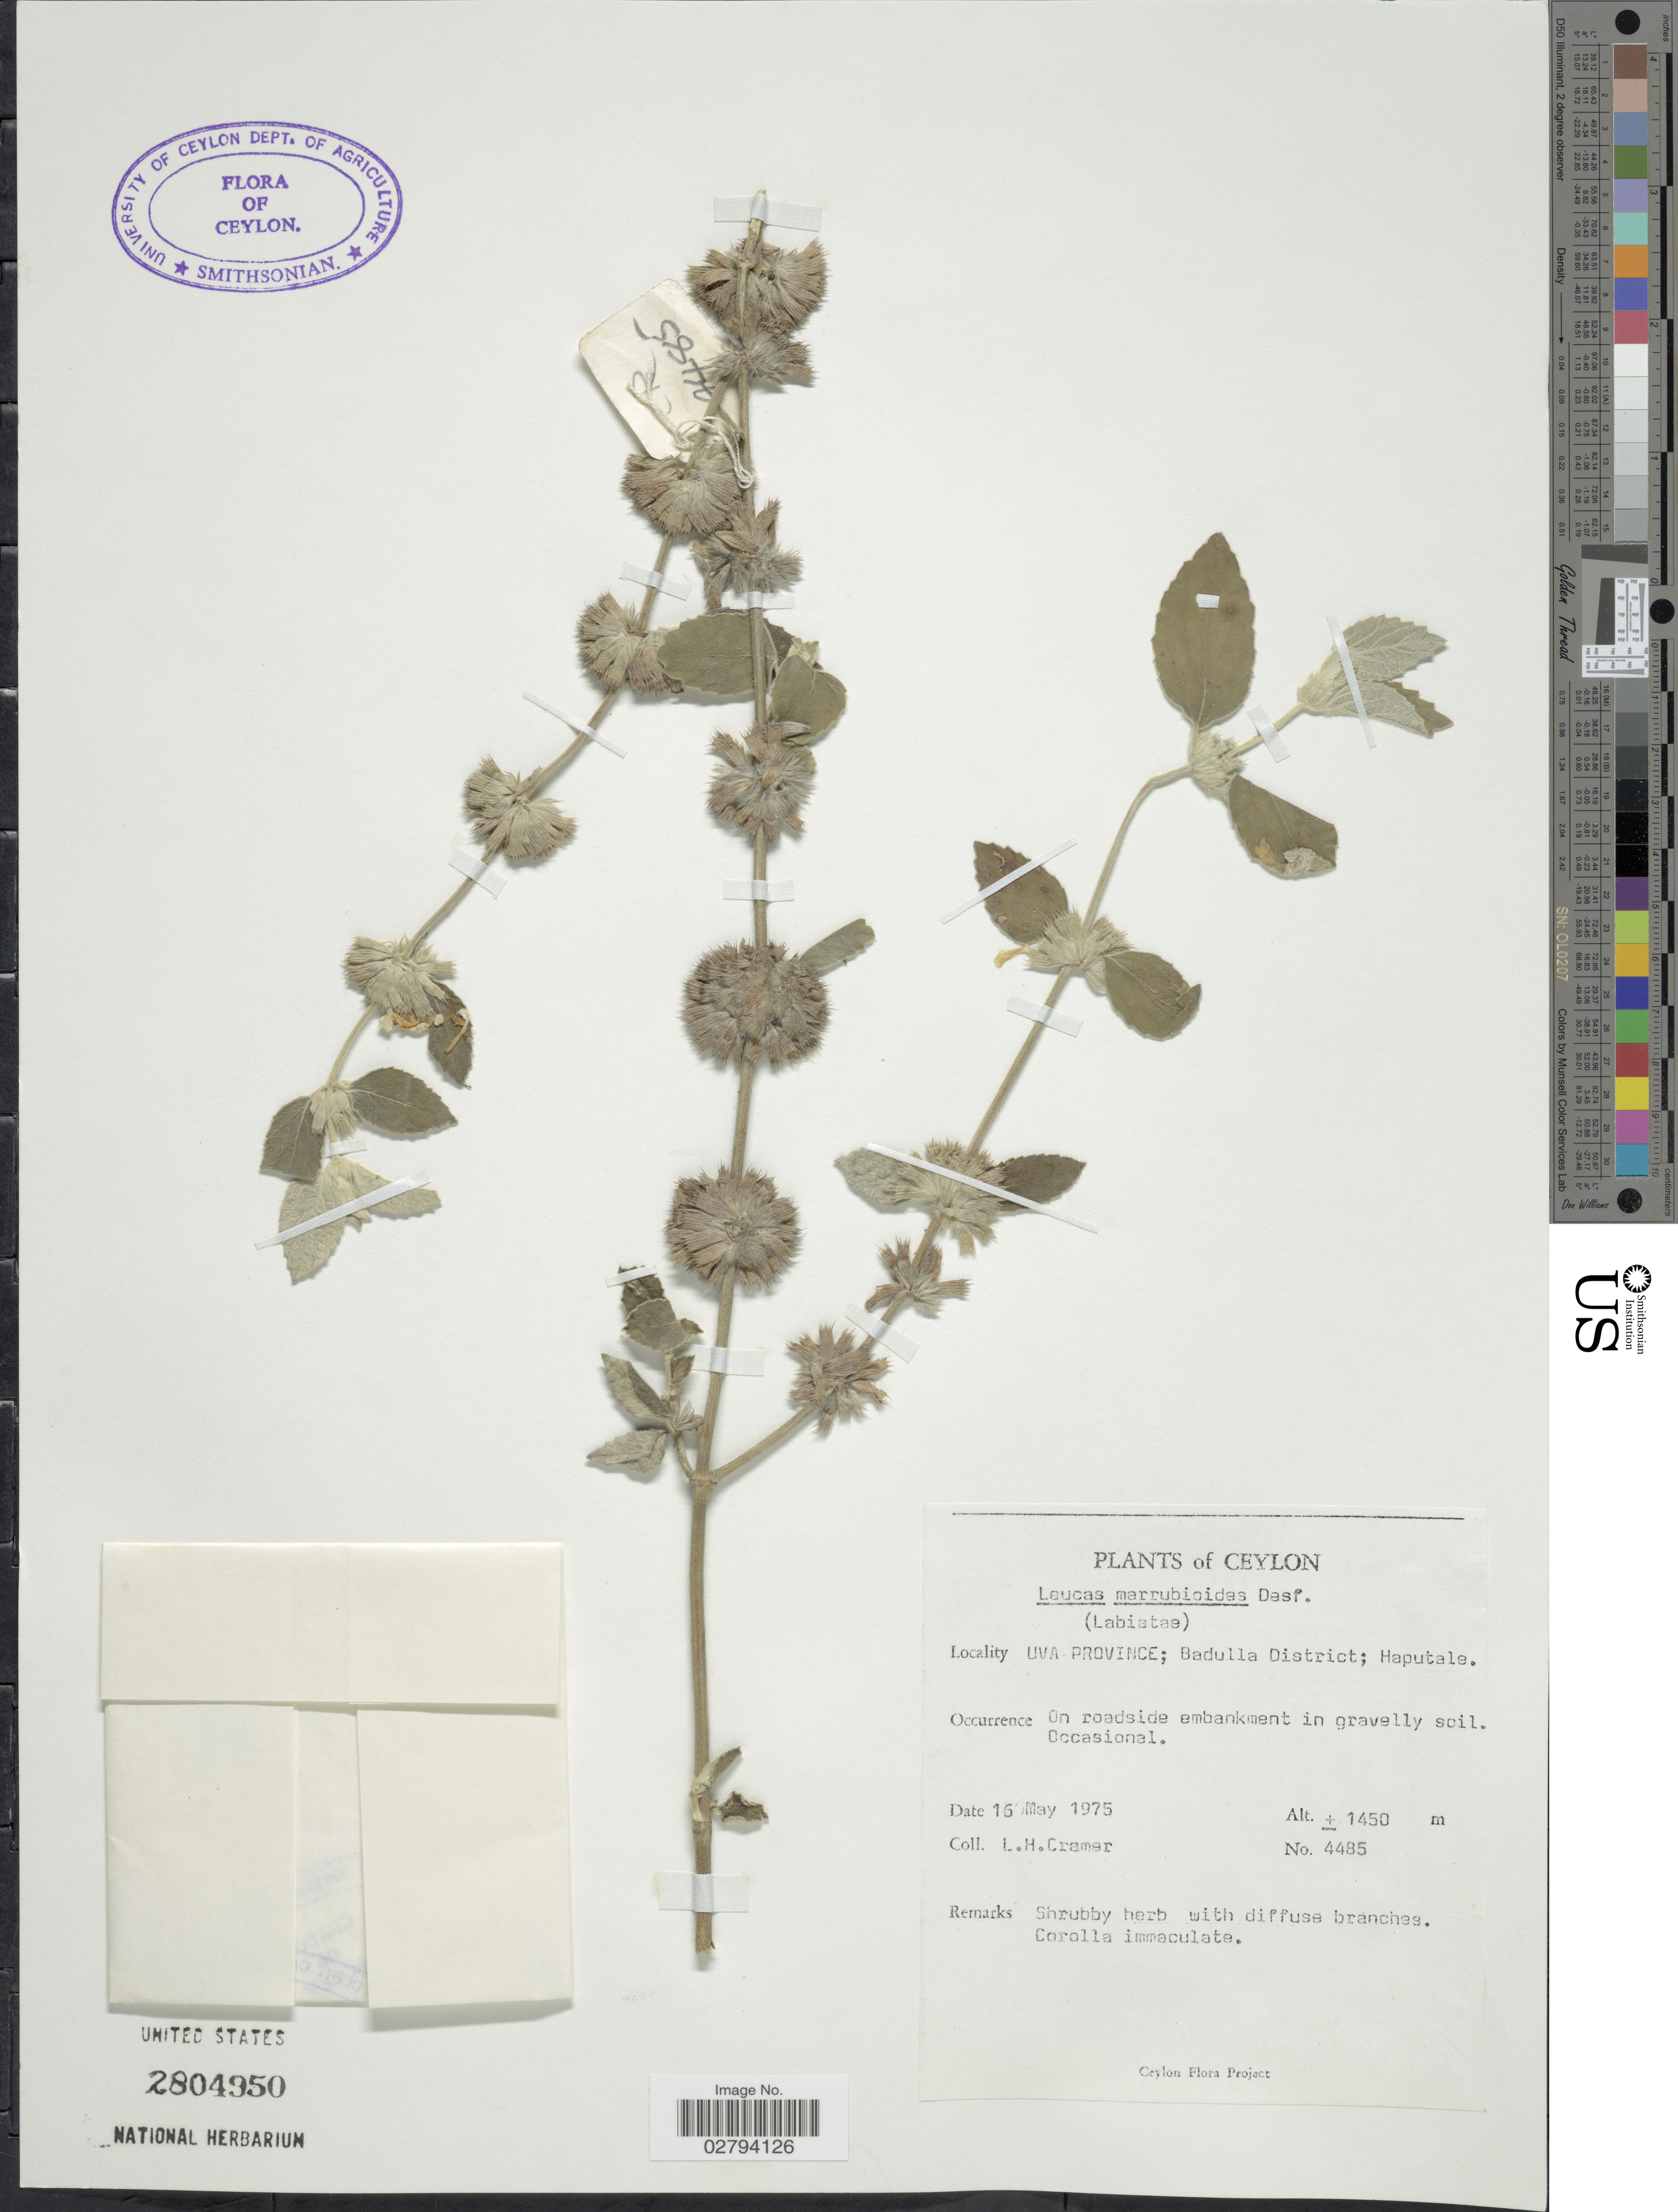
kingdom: Plantae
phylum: Tracheophyta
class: Magnoliopsida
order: Lamiales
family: Lamiaceae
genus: Leucas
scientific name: Leucas marrubioides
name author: Desf.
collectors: L. H. Cramer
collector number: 4485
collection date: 1975-05-16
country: Sri Lanka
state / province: Uva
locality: Ceylon, Uva Province; Badulla District; Haputale.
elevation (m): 1450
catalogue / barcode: US 2804950